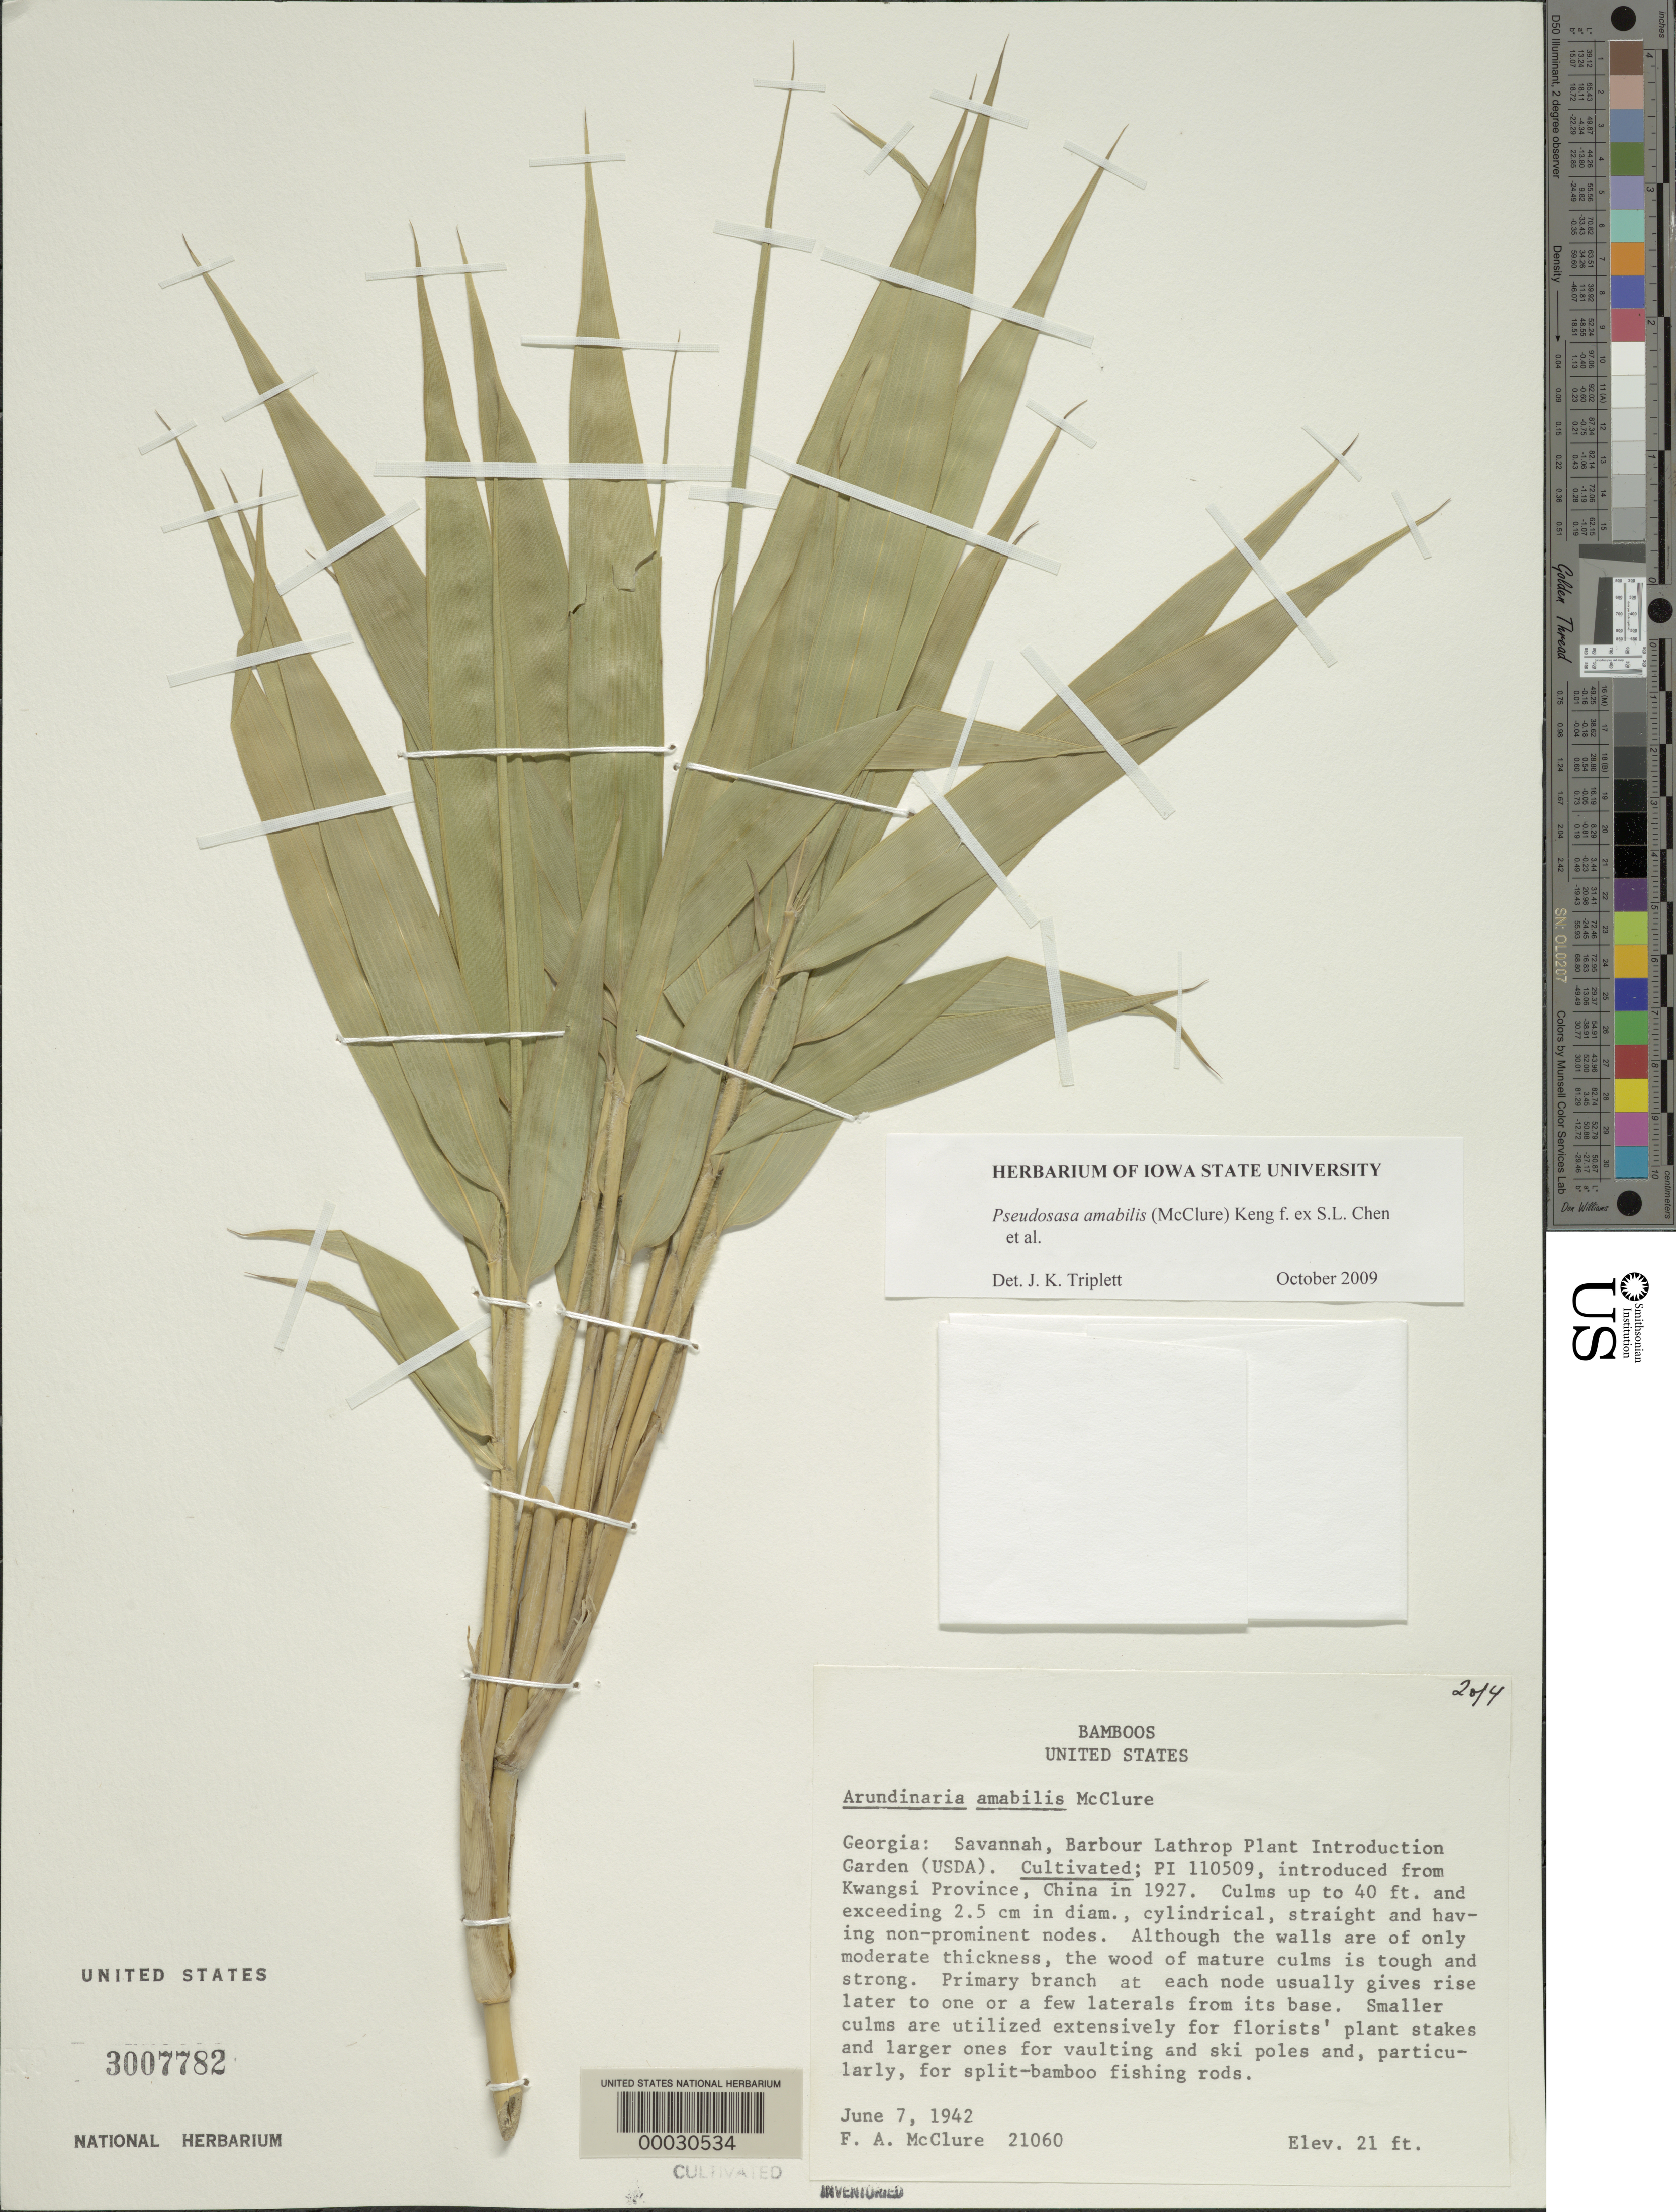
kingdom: Plantae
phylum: Tracheophyta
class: Liliopsida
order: Poales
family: Poaceae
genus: Pseudosasa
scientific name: Pseudosasa amabilis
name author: (McClure) Keng f.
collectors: F. A. McClure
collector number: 21060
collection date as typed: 07 Jun 1942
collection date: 1942-06-07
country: United States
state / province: Georgia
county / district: Chatham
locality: Savannah, Barbour Lathrop Plant Introduction Garden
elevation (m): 6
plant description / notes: Leaf Complement Original collection from Kwangsi Province, China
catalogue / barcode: US 3007782